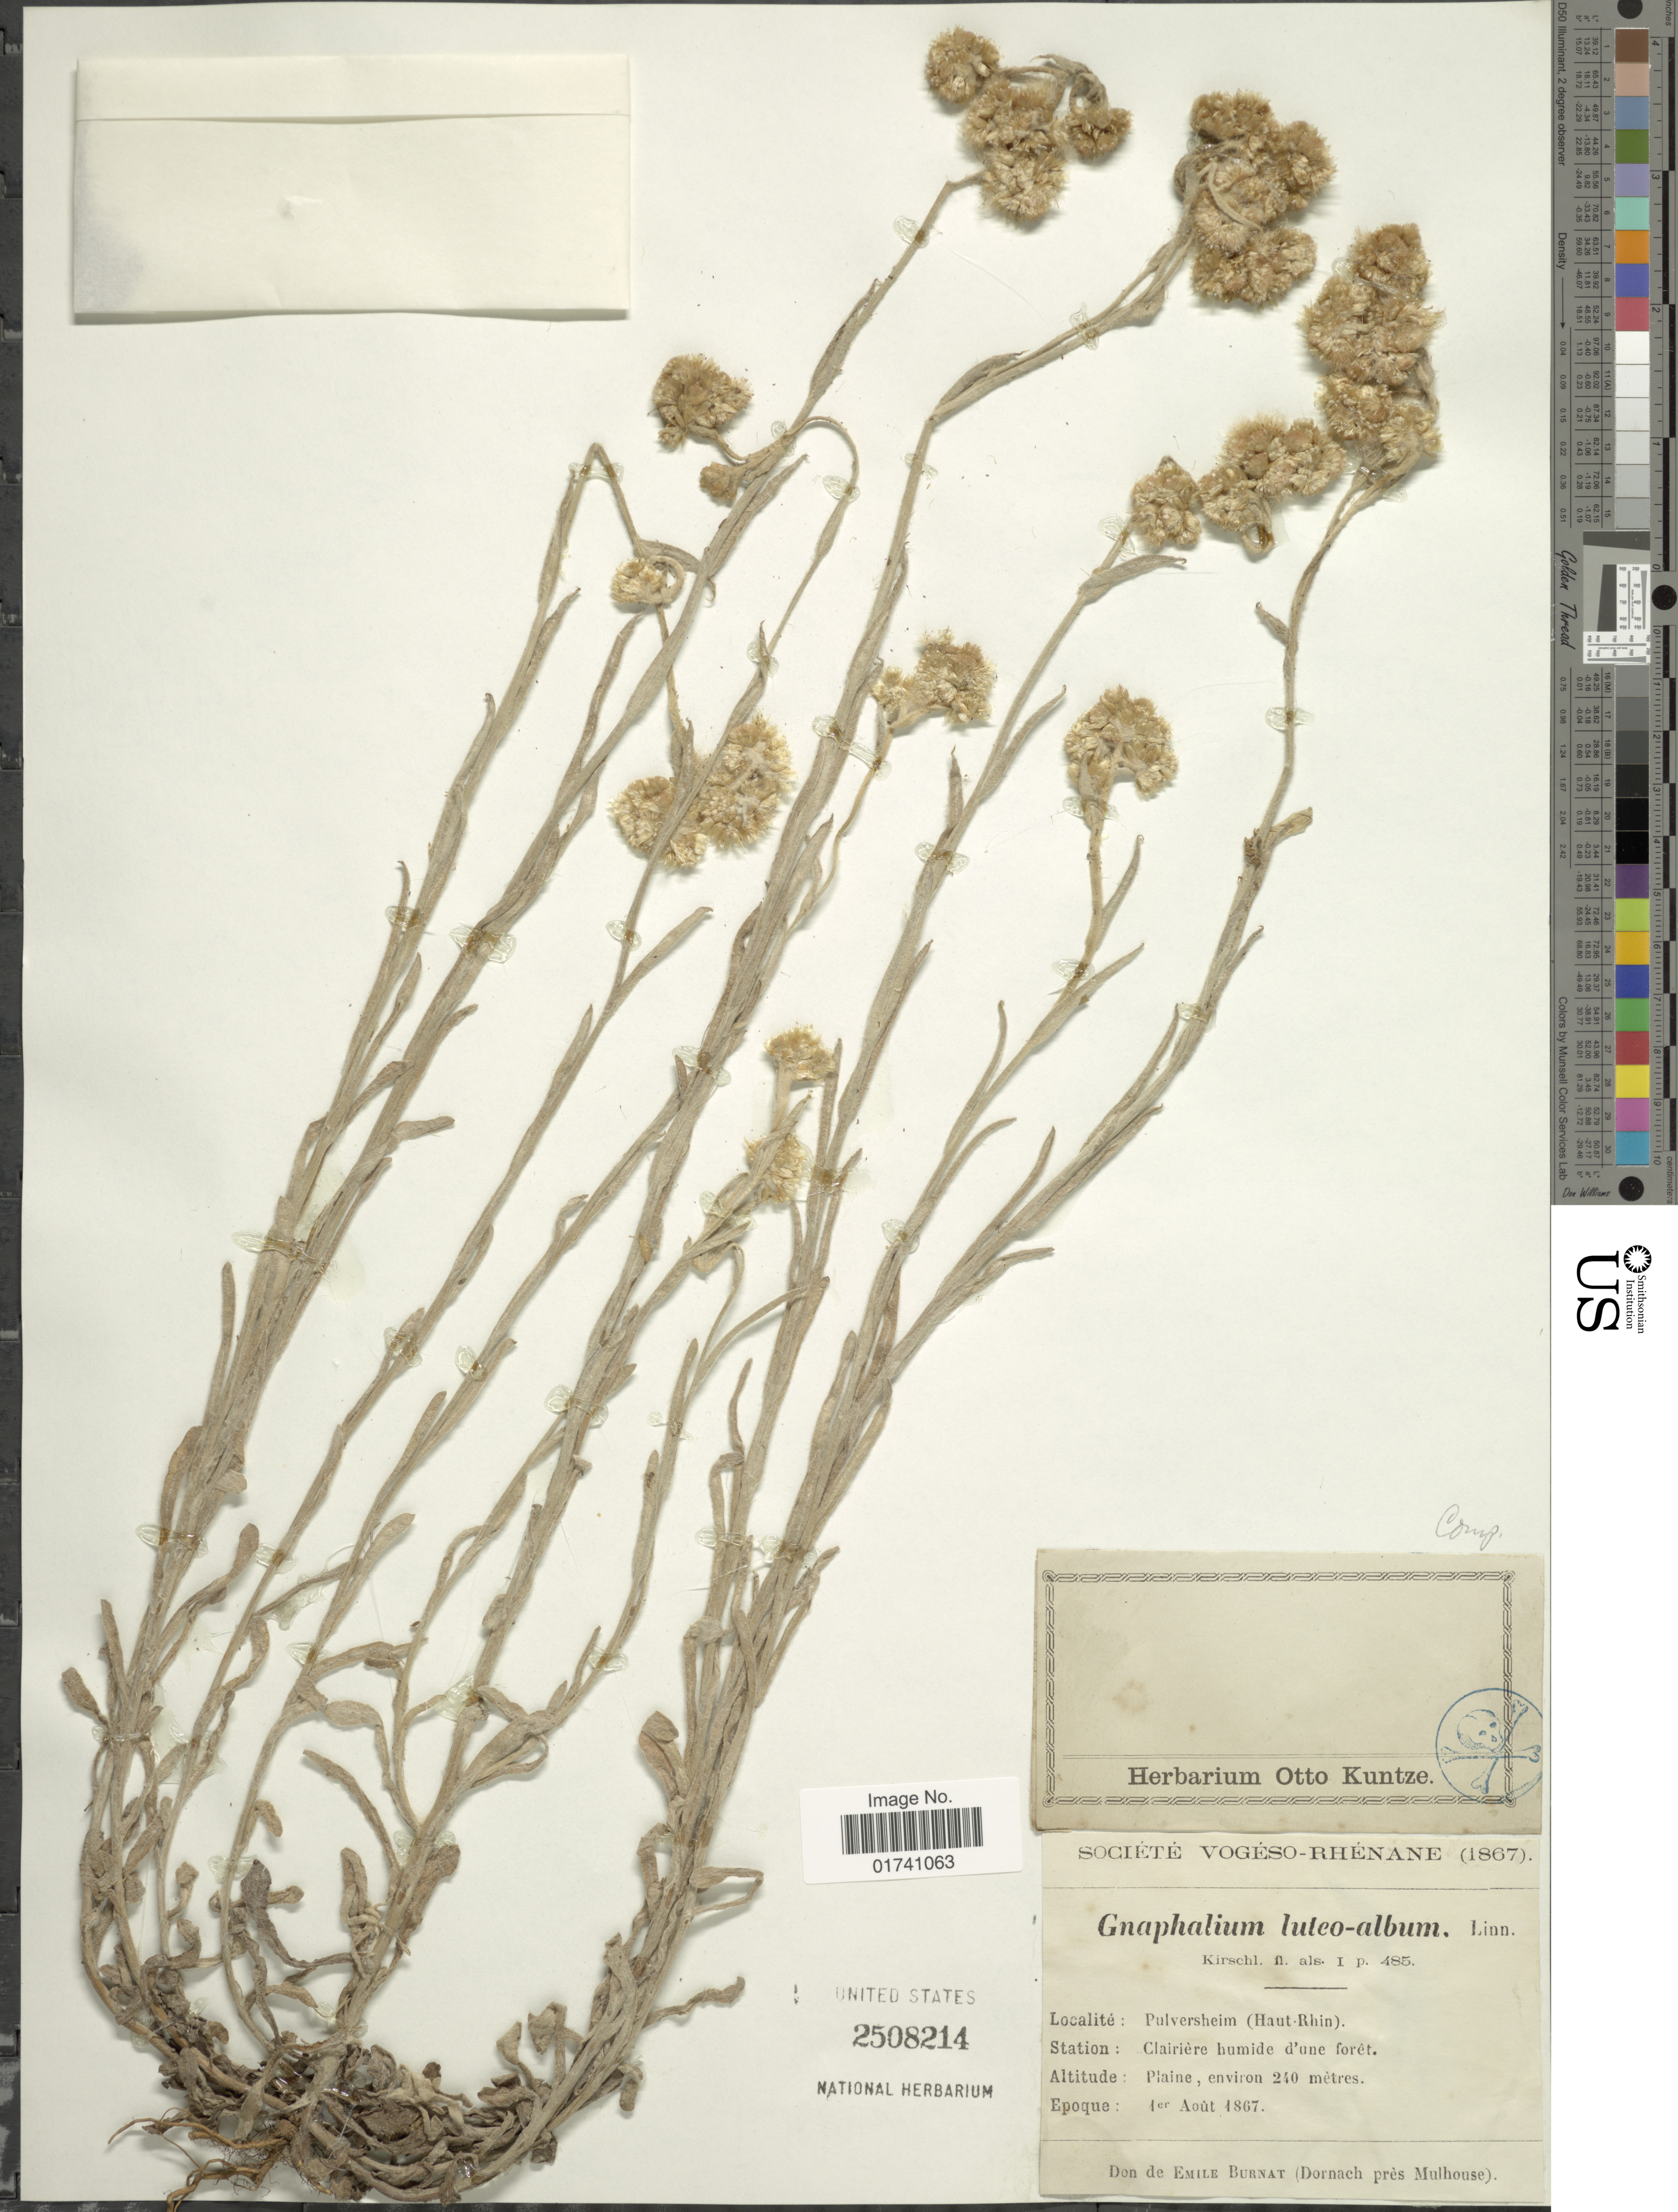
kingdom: Plantae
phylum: Tracheophyta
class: Magnoliopsida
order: Asterales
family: Asteraceae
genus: Laphangium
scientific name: Laphangium luteoalbum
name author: (L.) Tzvelev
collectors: E. Burnat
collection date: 1867-08-01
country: France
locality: Pulversheim (Haut-Rhin).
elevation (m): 240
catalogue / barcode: US 2508214